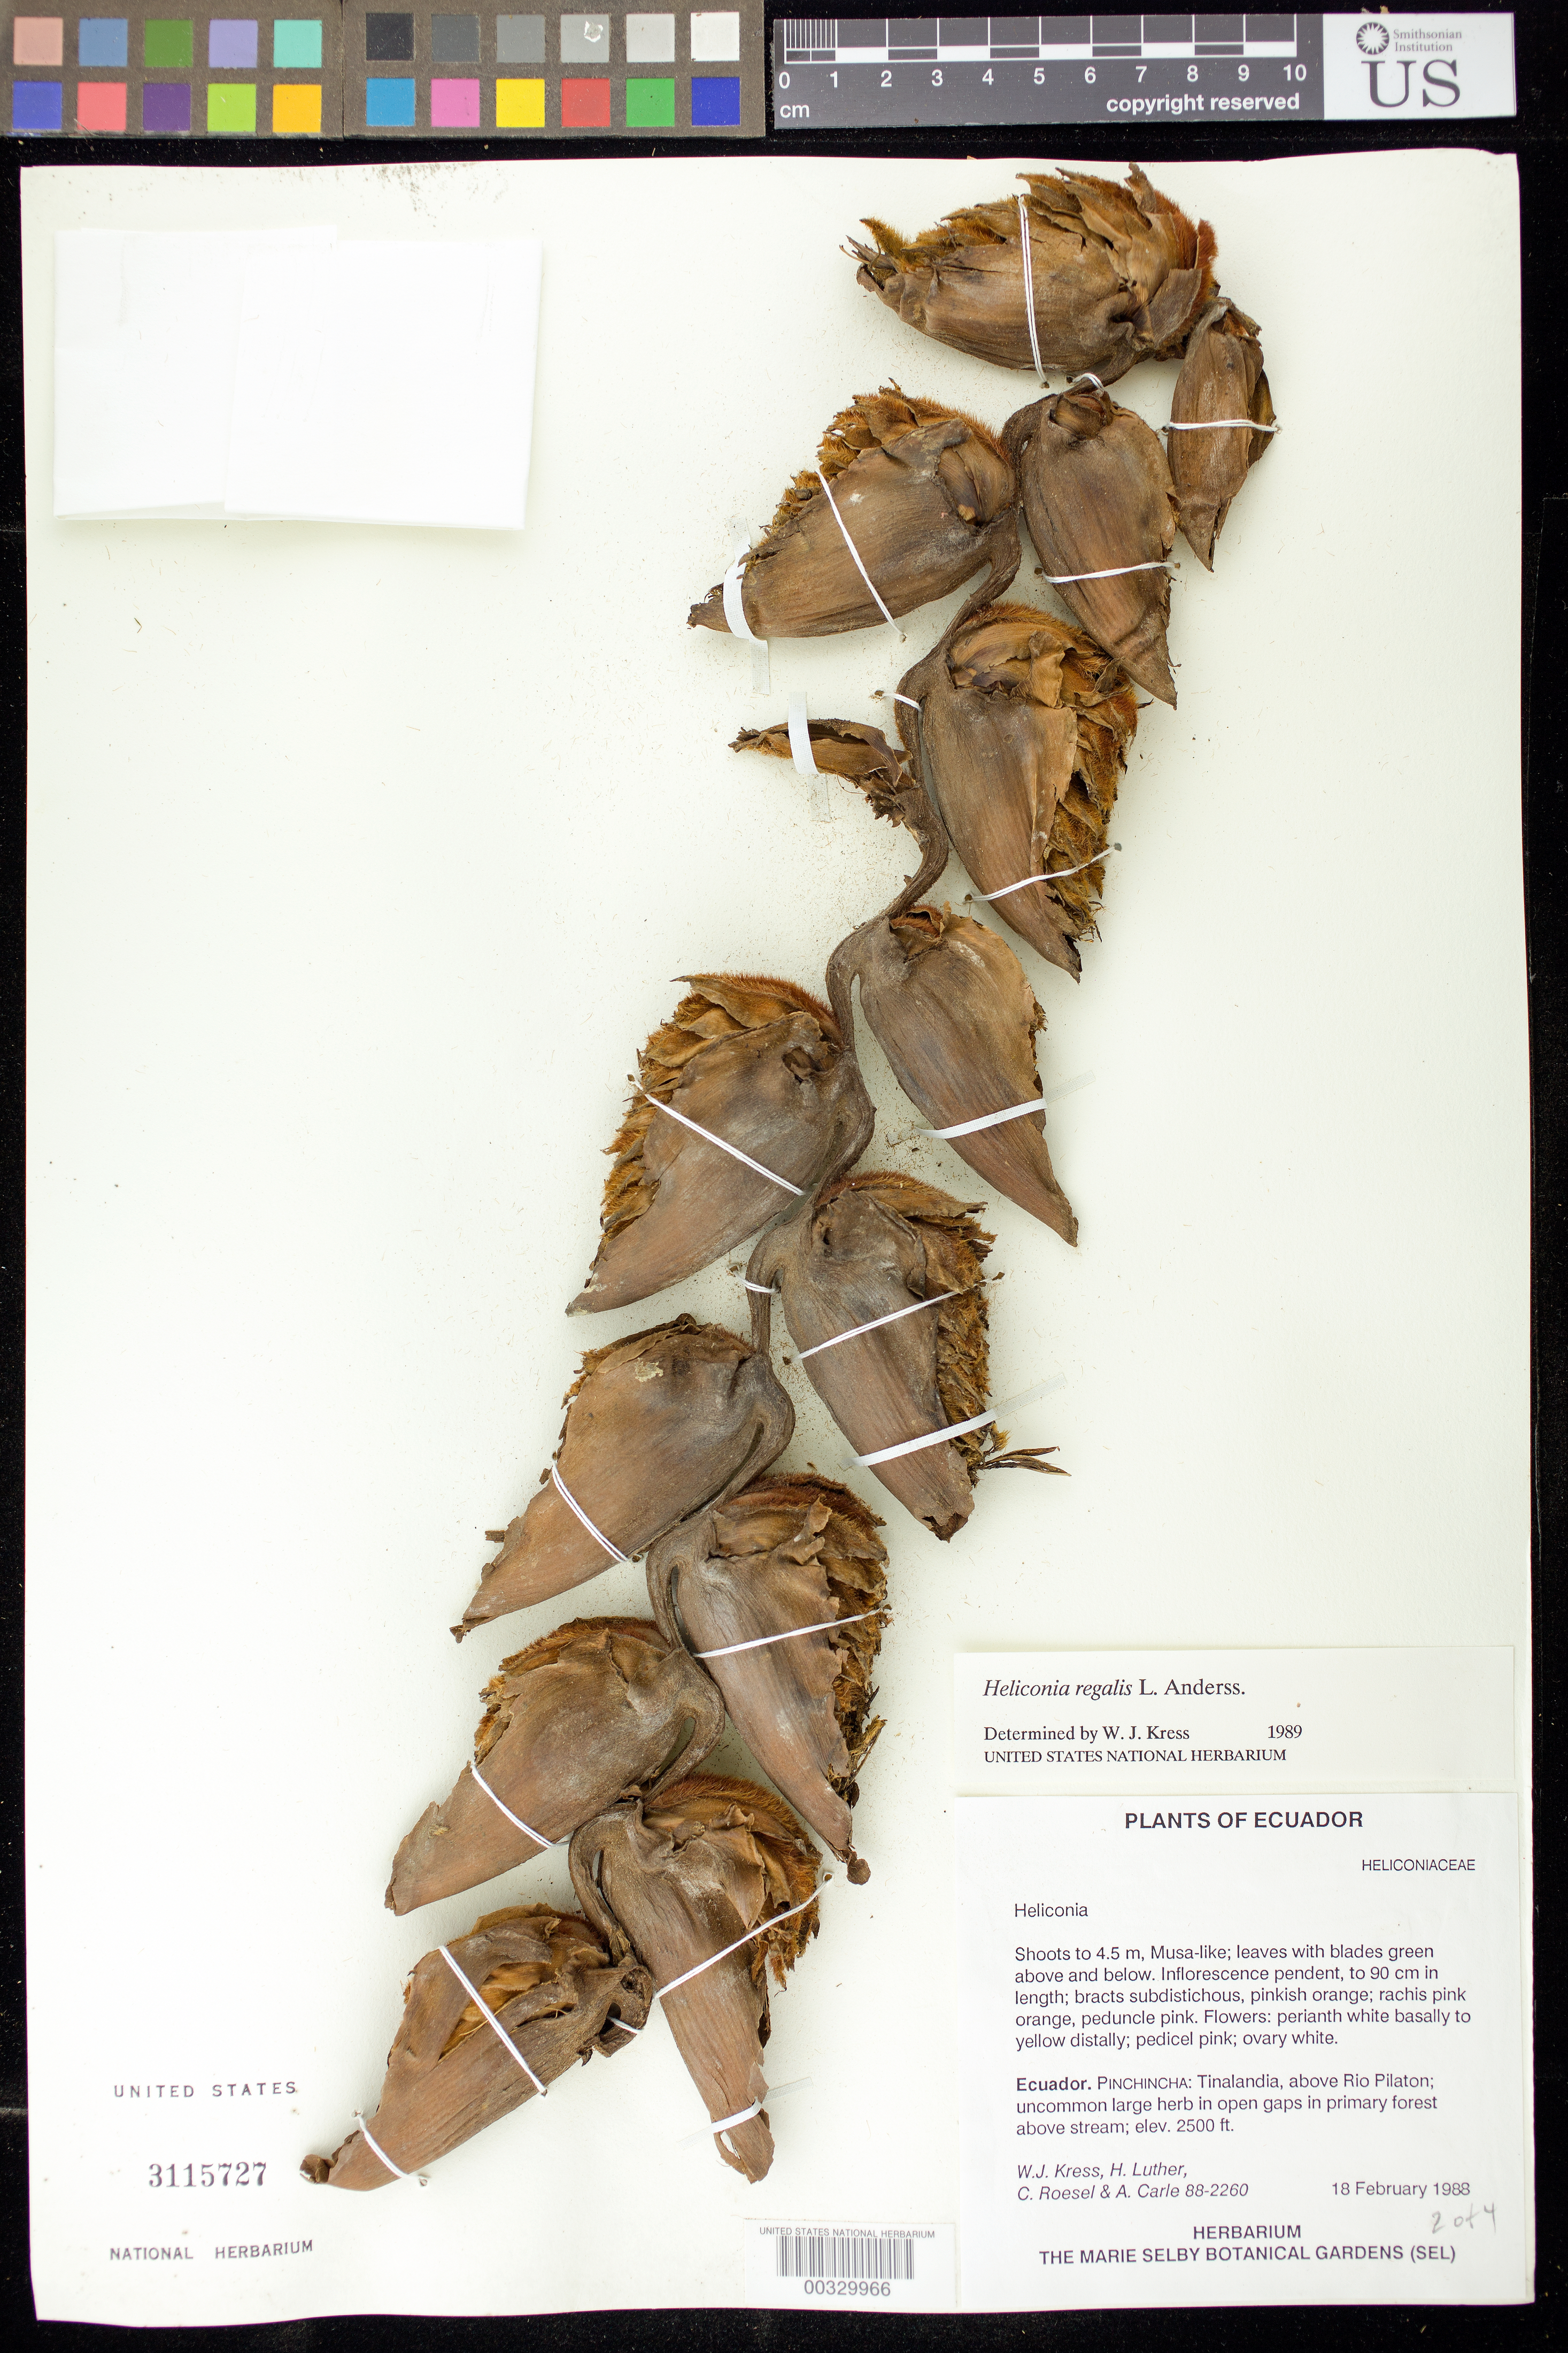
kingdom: Plantae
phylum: Tracheophyta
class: Liliopsida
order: Zingiberales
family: Heliconiaceae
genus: Heliconia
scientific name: Heliconia regalis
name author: L. Andersson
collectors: W. J. Kress, Harry E. Luther, C. S. Roesel & A. Carle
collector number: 88-2260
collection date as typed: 18 Feb 1988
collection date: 1988-02-18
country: Ecuador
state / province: Pichincha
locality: Tinalandia, above Rio pilaton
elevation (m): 762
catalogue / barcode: US 3115727